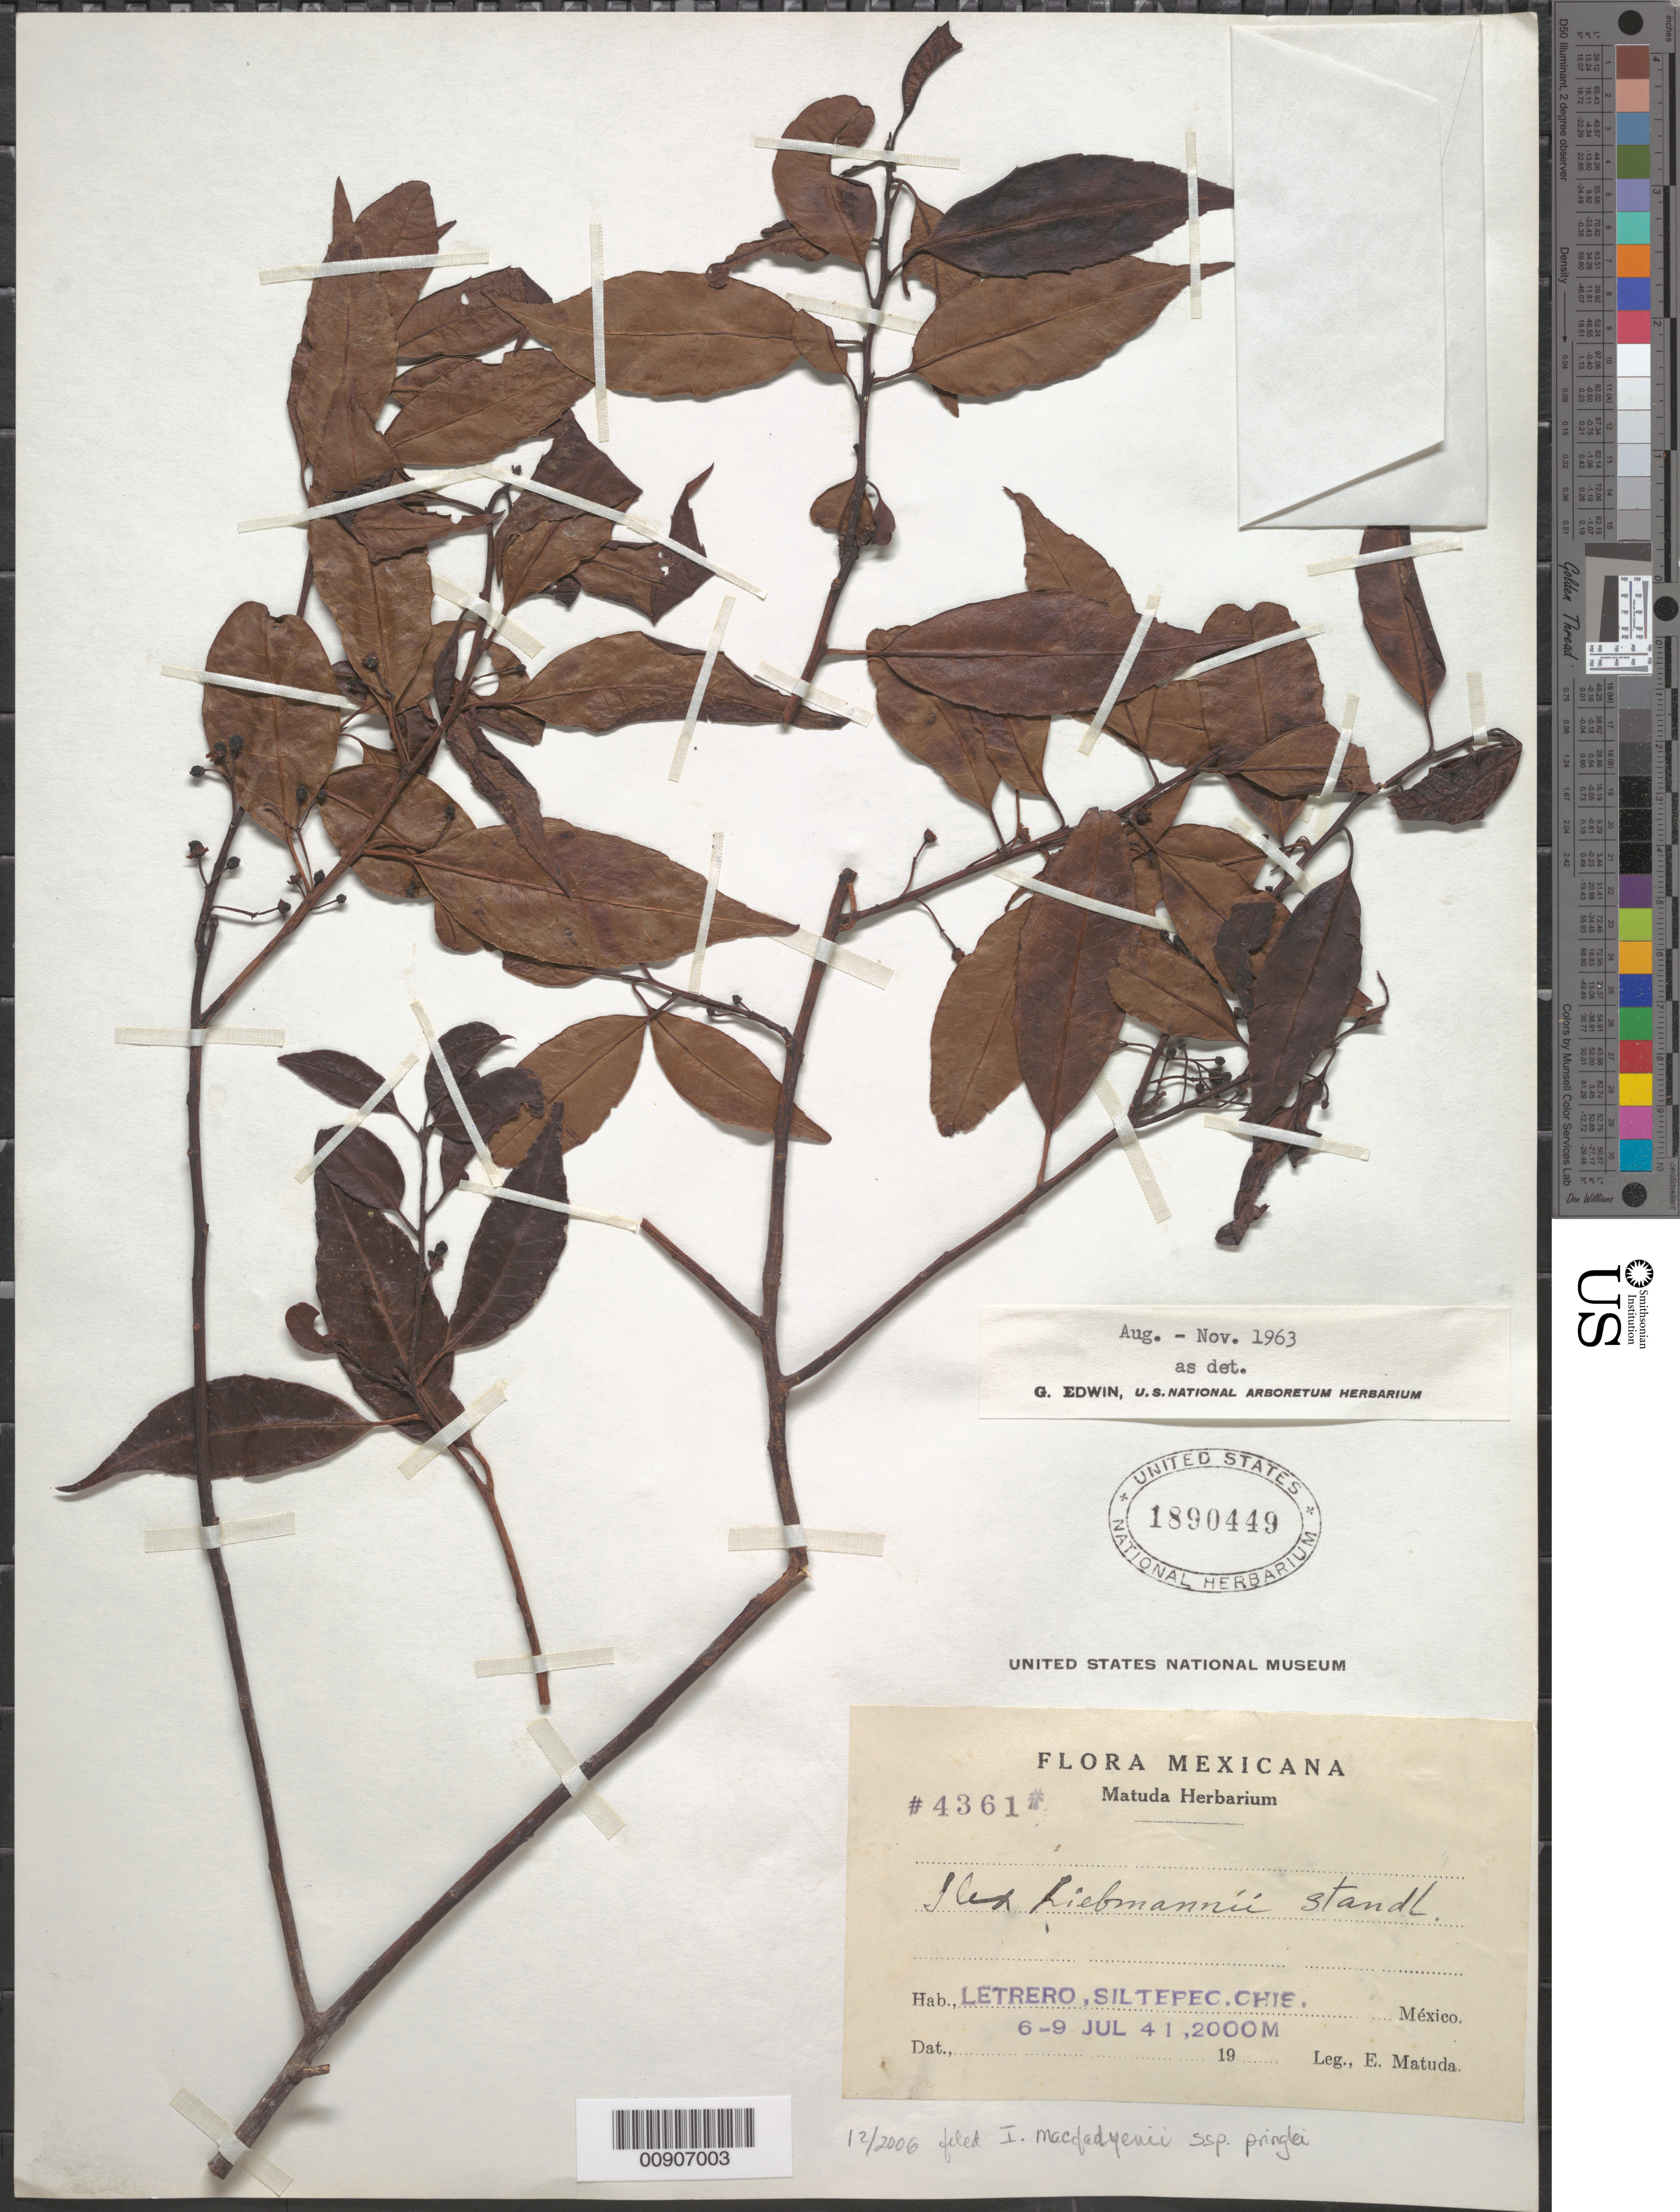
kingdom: Plantae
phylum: Tracheophyta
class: Magnoliopsida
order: Aquifoliales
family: Aquifoliaceae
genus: Ilex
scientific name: Ilex liebmannii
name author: Standl.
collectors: E. Matuda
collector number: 4361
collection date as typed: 06 Jul 1941 to 09 Jul 1941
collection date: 1941-07-06/1941-07-09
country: Mexico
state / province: Chiapas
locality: Letrero, Siltepec, Chiapas.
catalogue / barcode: US 1890449